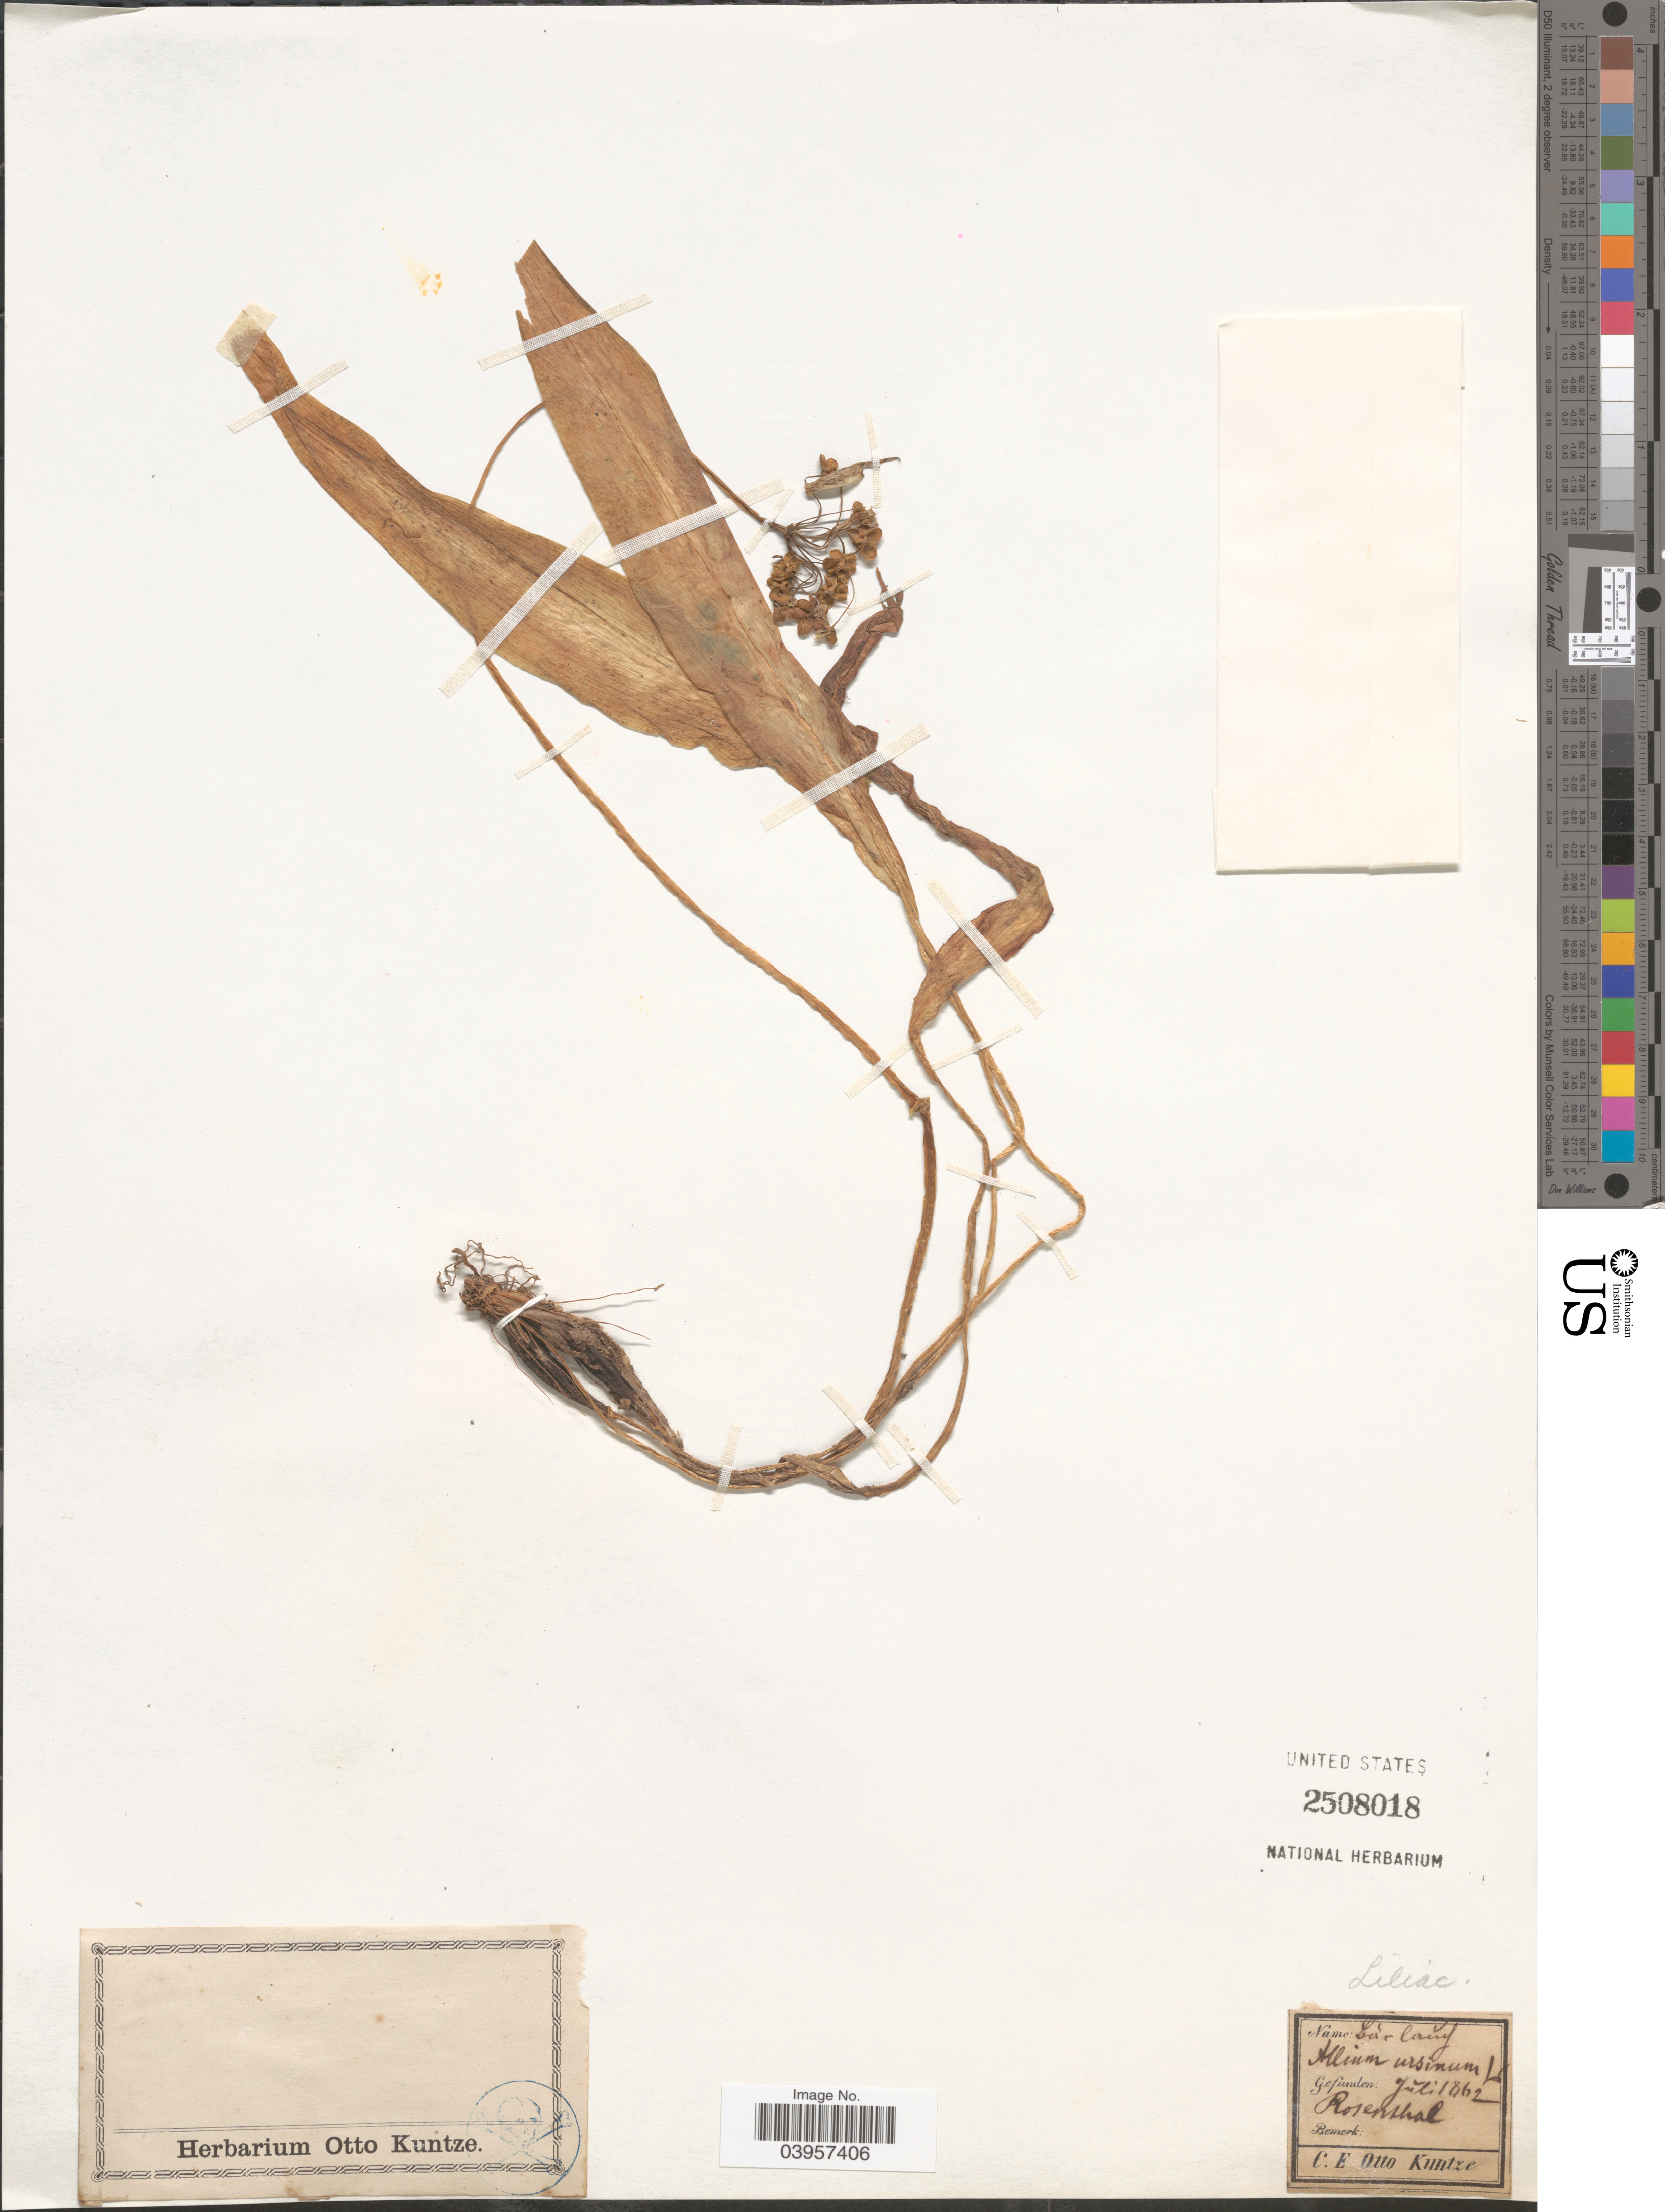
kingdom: Plantae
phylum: Tracheophyta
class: Liliopsida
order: Asparagales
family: Amaryllidaceae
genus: Allium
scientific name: Allium ursinum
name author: L.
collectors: C.E.O. Kuntze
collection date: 1862-07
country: Germany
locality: Rosenthal.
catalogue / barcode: US 2508018